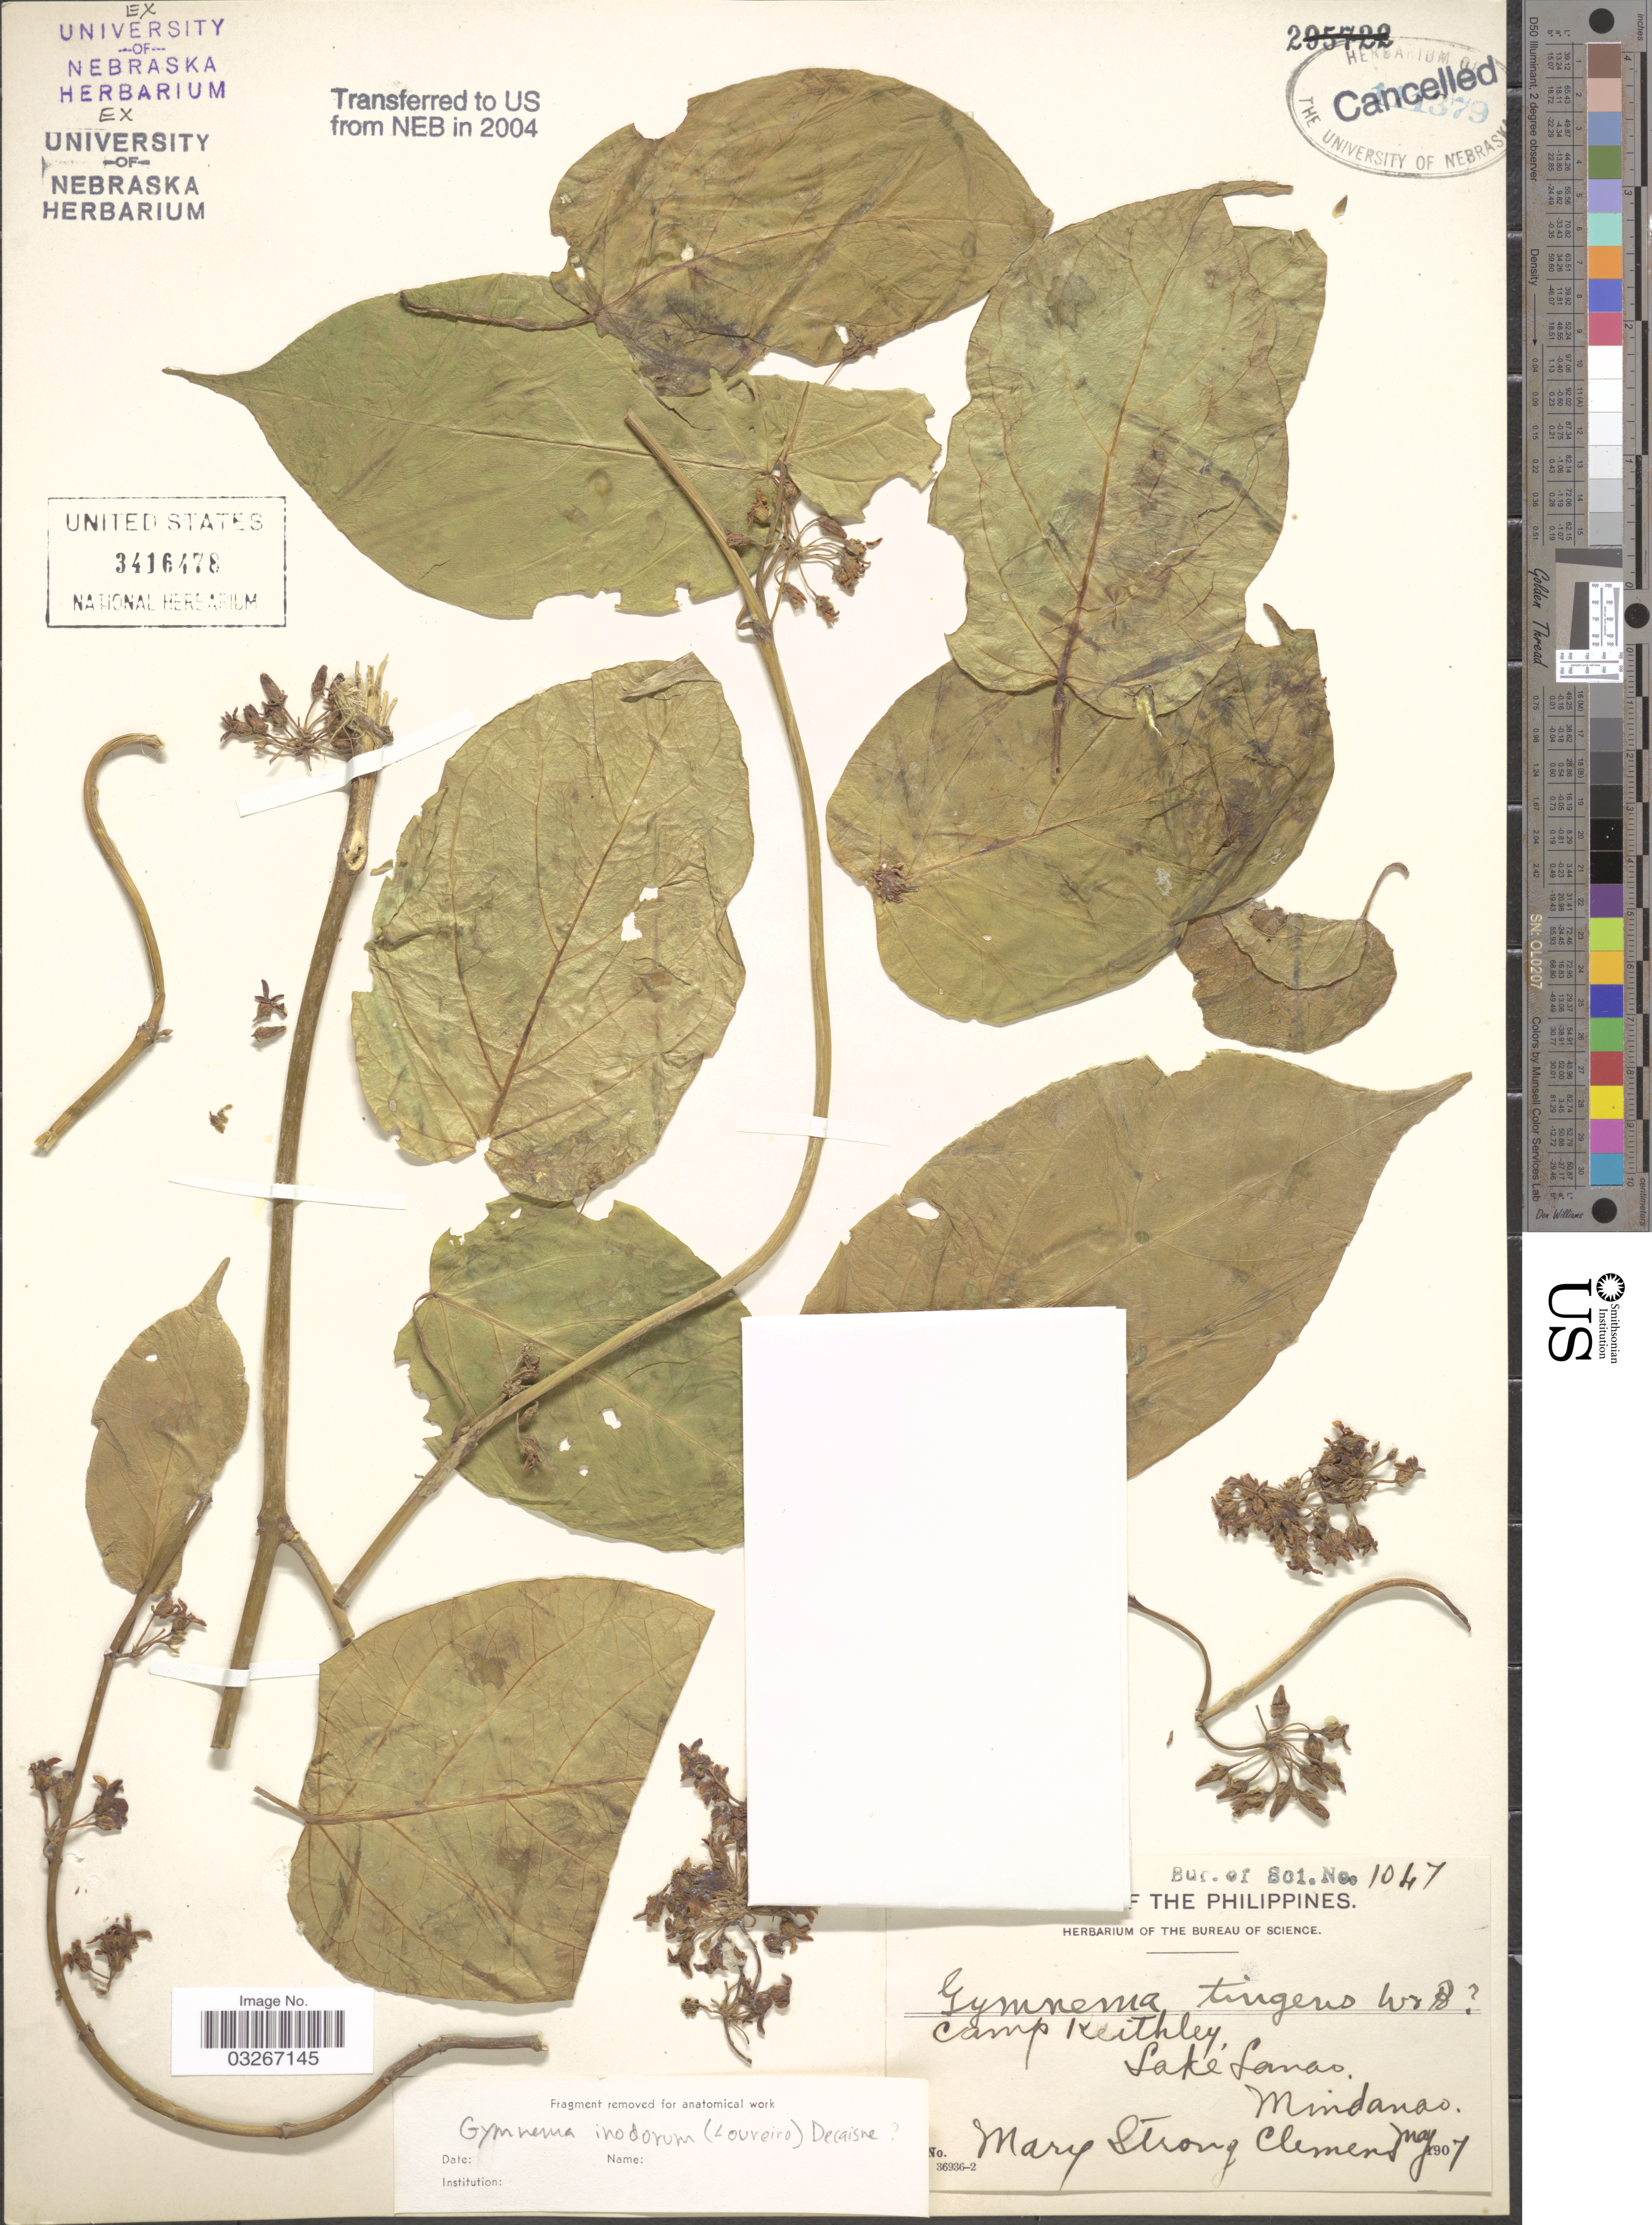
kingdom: Plantae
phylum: Tracheophyta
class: Magnoliopsida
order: Gentianales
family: Apocynaceae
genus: Gymnema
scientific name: Gymnema tingens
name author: (Roxb.) Wight & Arn.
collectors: M. S. Clemens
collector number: Bur. of Sci. 1047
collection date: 1907-05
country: Philippines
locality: Camp Keithley, Lake Lanao, Mindanao.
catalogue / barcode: US 3416478